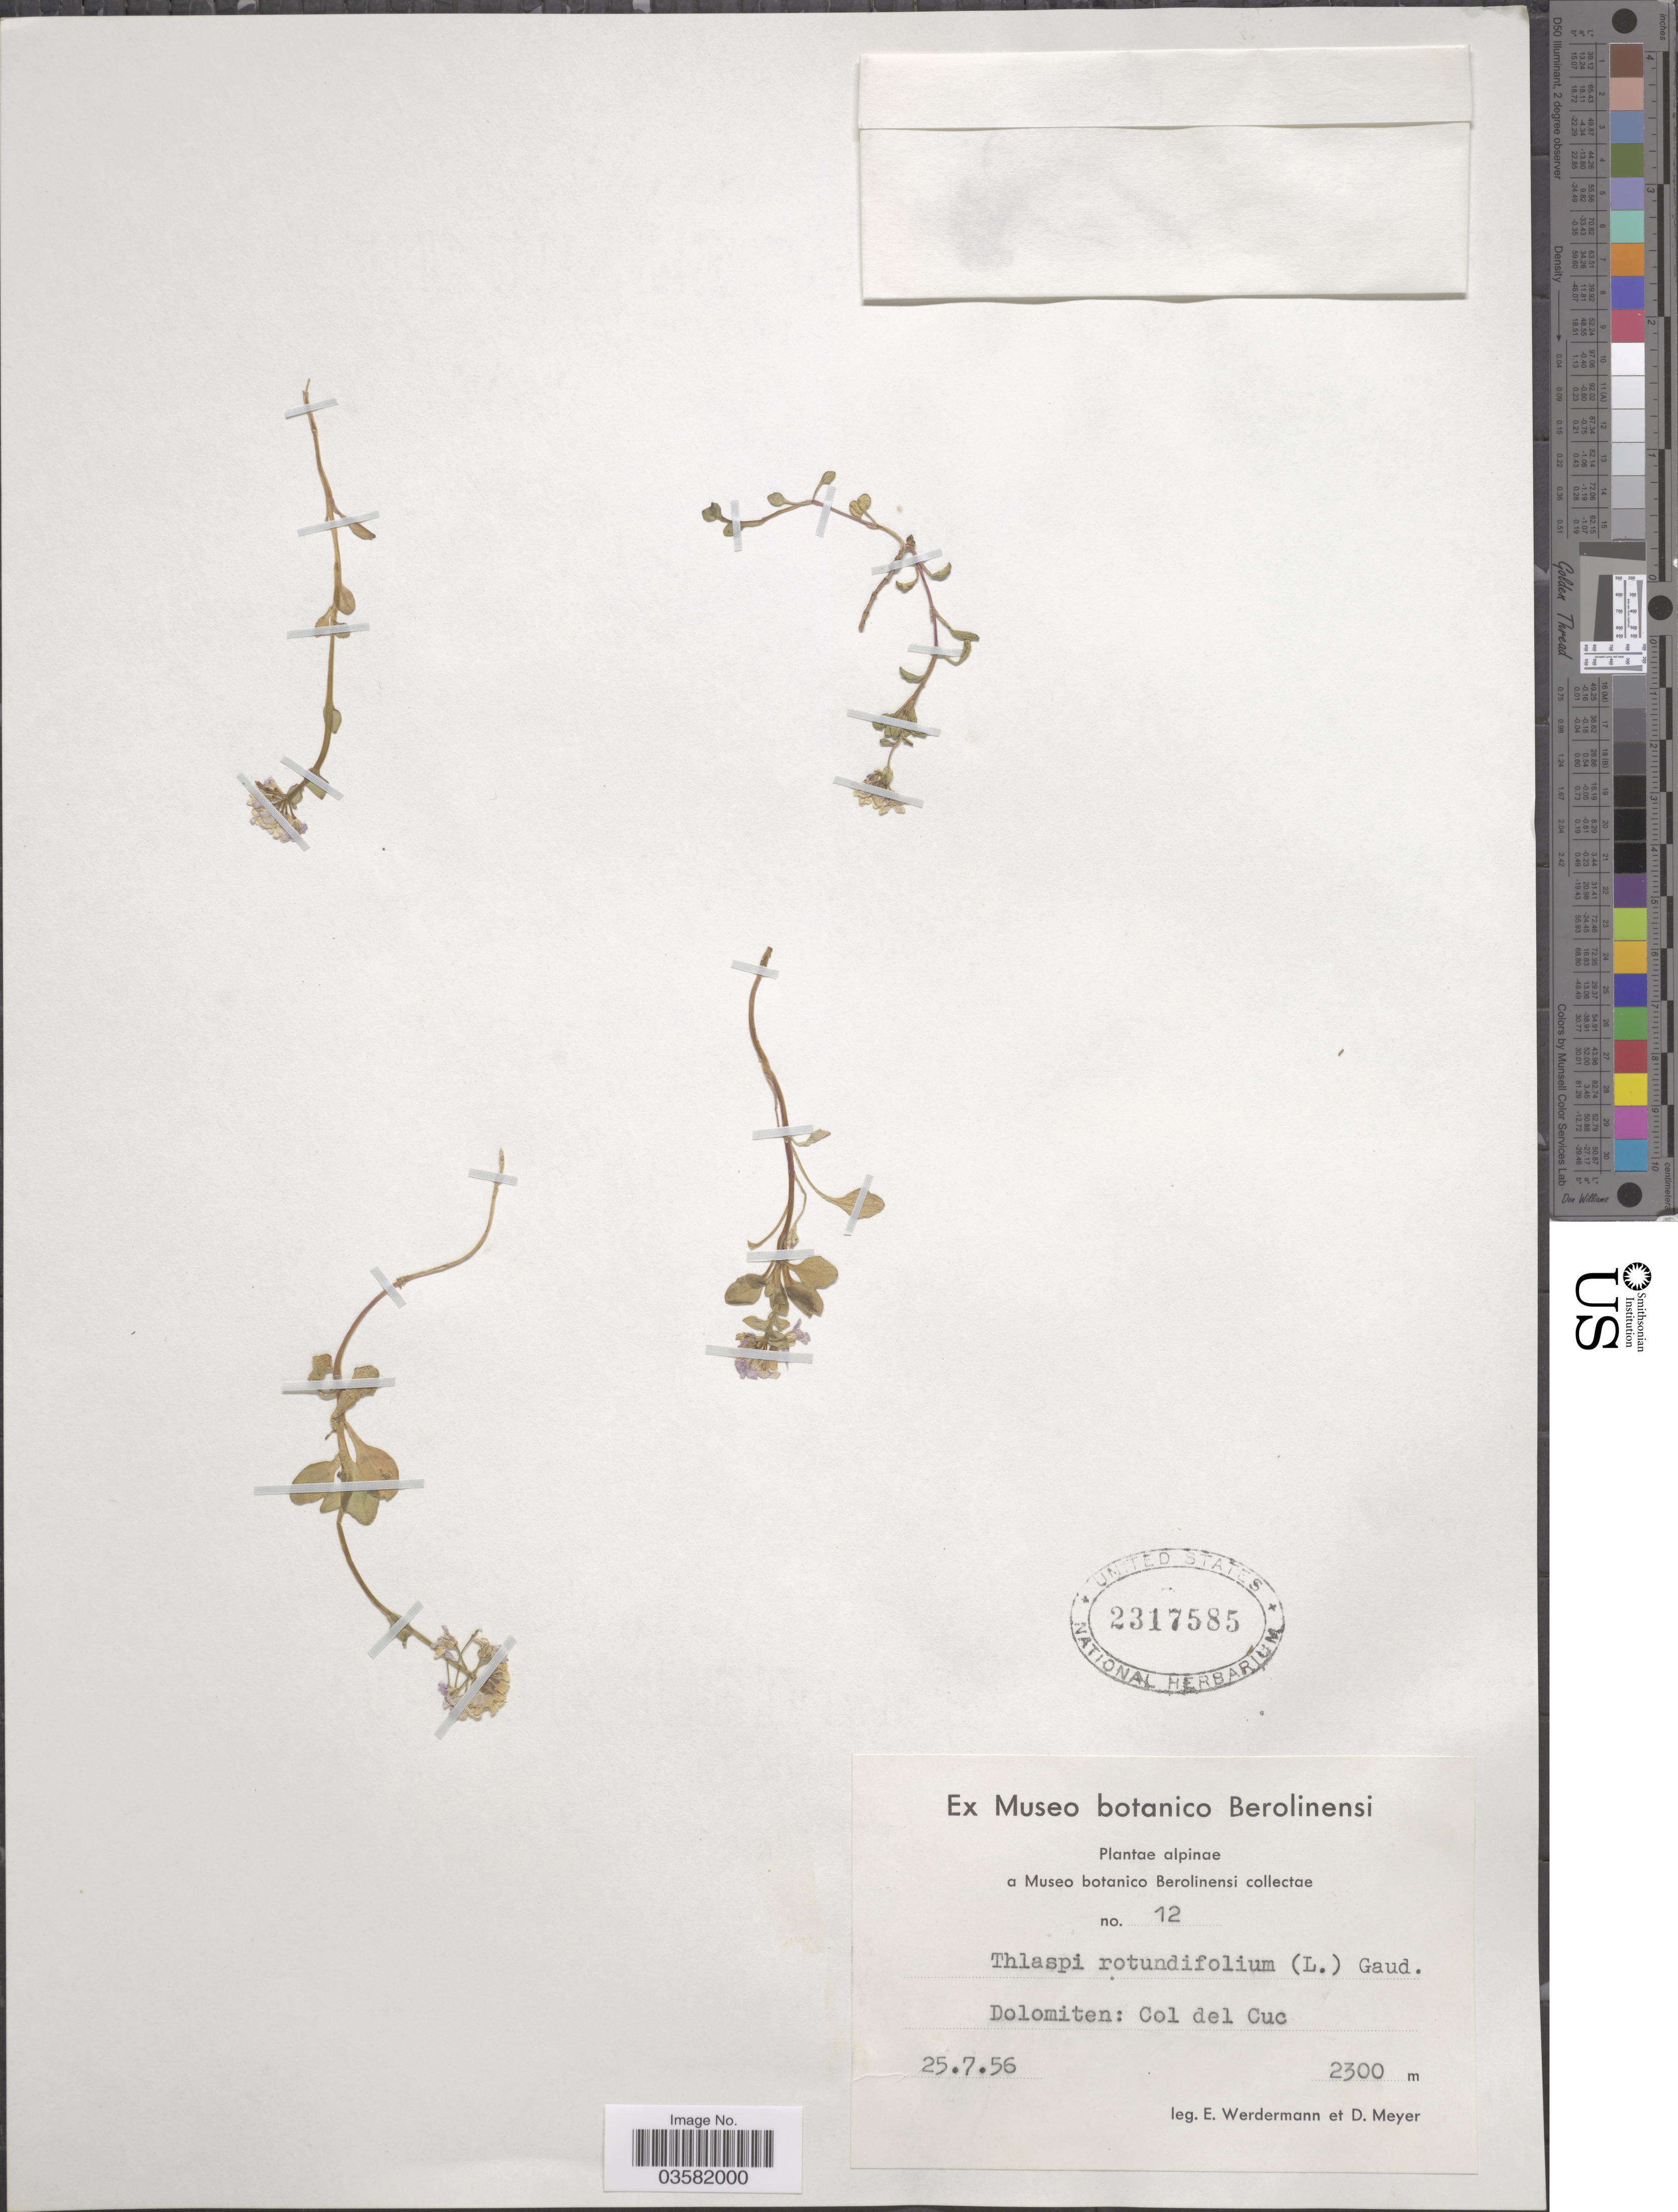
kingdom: Plantae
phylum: Tracheophyta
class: Magnoliopsida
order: Brassicales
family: Brassicaceae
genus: Thlaspi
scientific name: Thlaspi rotundifolium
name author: (L.) Gaudin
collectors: E. Werdermann & D. Meyer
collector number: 12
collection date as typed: Transcribed d/m/y: 25/7/56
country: Italy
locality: Alpinae. Dolomiten: Col del Cuc.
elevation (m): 2300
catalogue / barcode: US 2317585